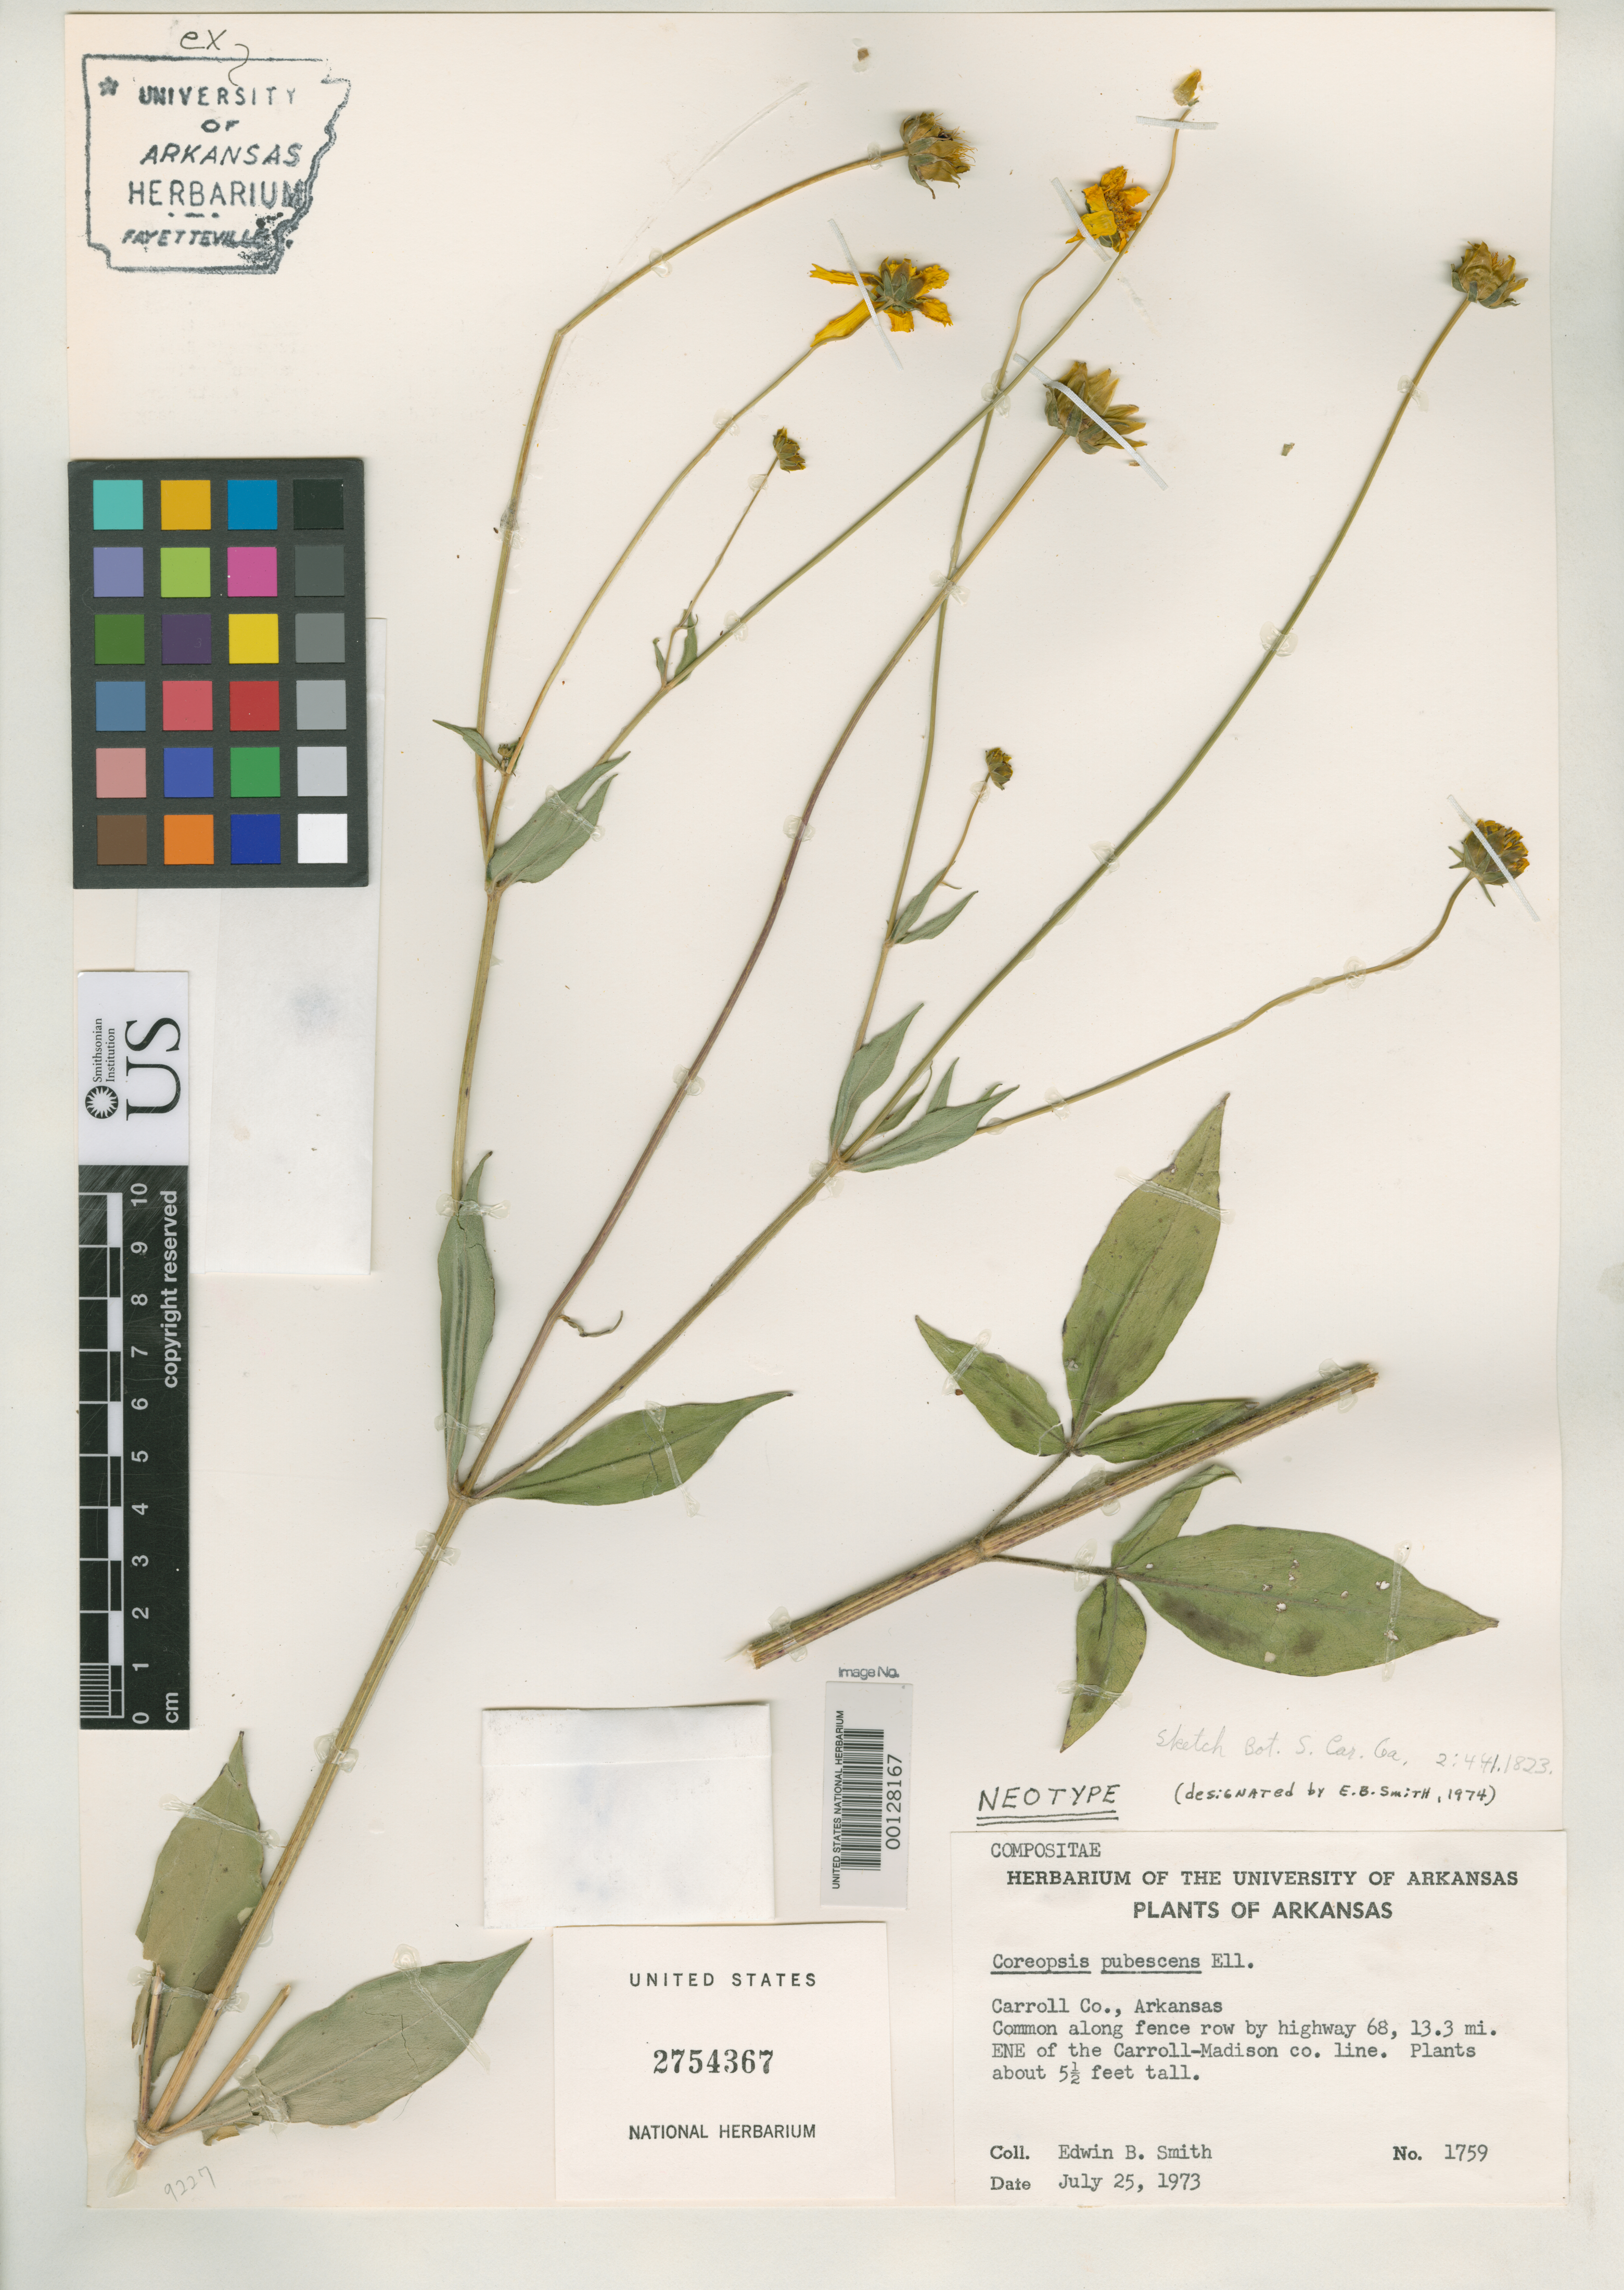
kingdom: Plantae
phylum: Tracheophyta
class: Magnoliopsida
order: Asterales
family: Asteraceae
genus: Coreopsis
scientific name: Coreopsis pubescens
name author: Elliott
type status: Neotype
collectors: E. B. Smith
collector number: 1759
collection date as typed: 25 Jul 1973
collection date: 1973-07-25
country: United States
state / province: Arkansas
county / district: Carroll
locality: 13.3 miles ENE of the Carroll - Madison Co. line.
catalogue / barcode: US 2754367